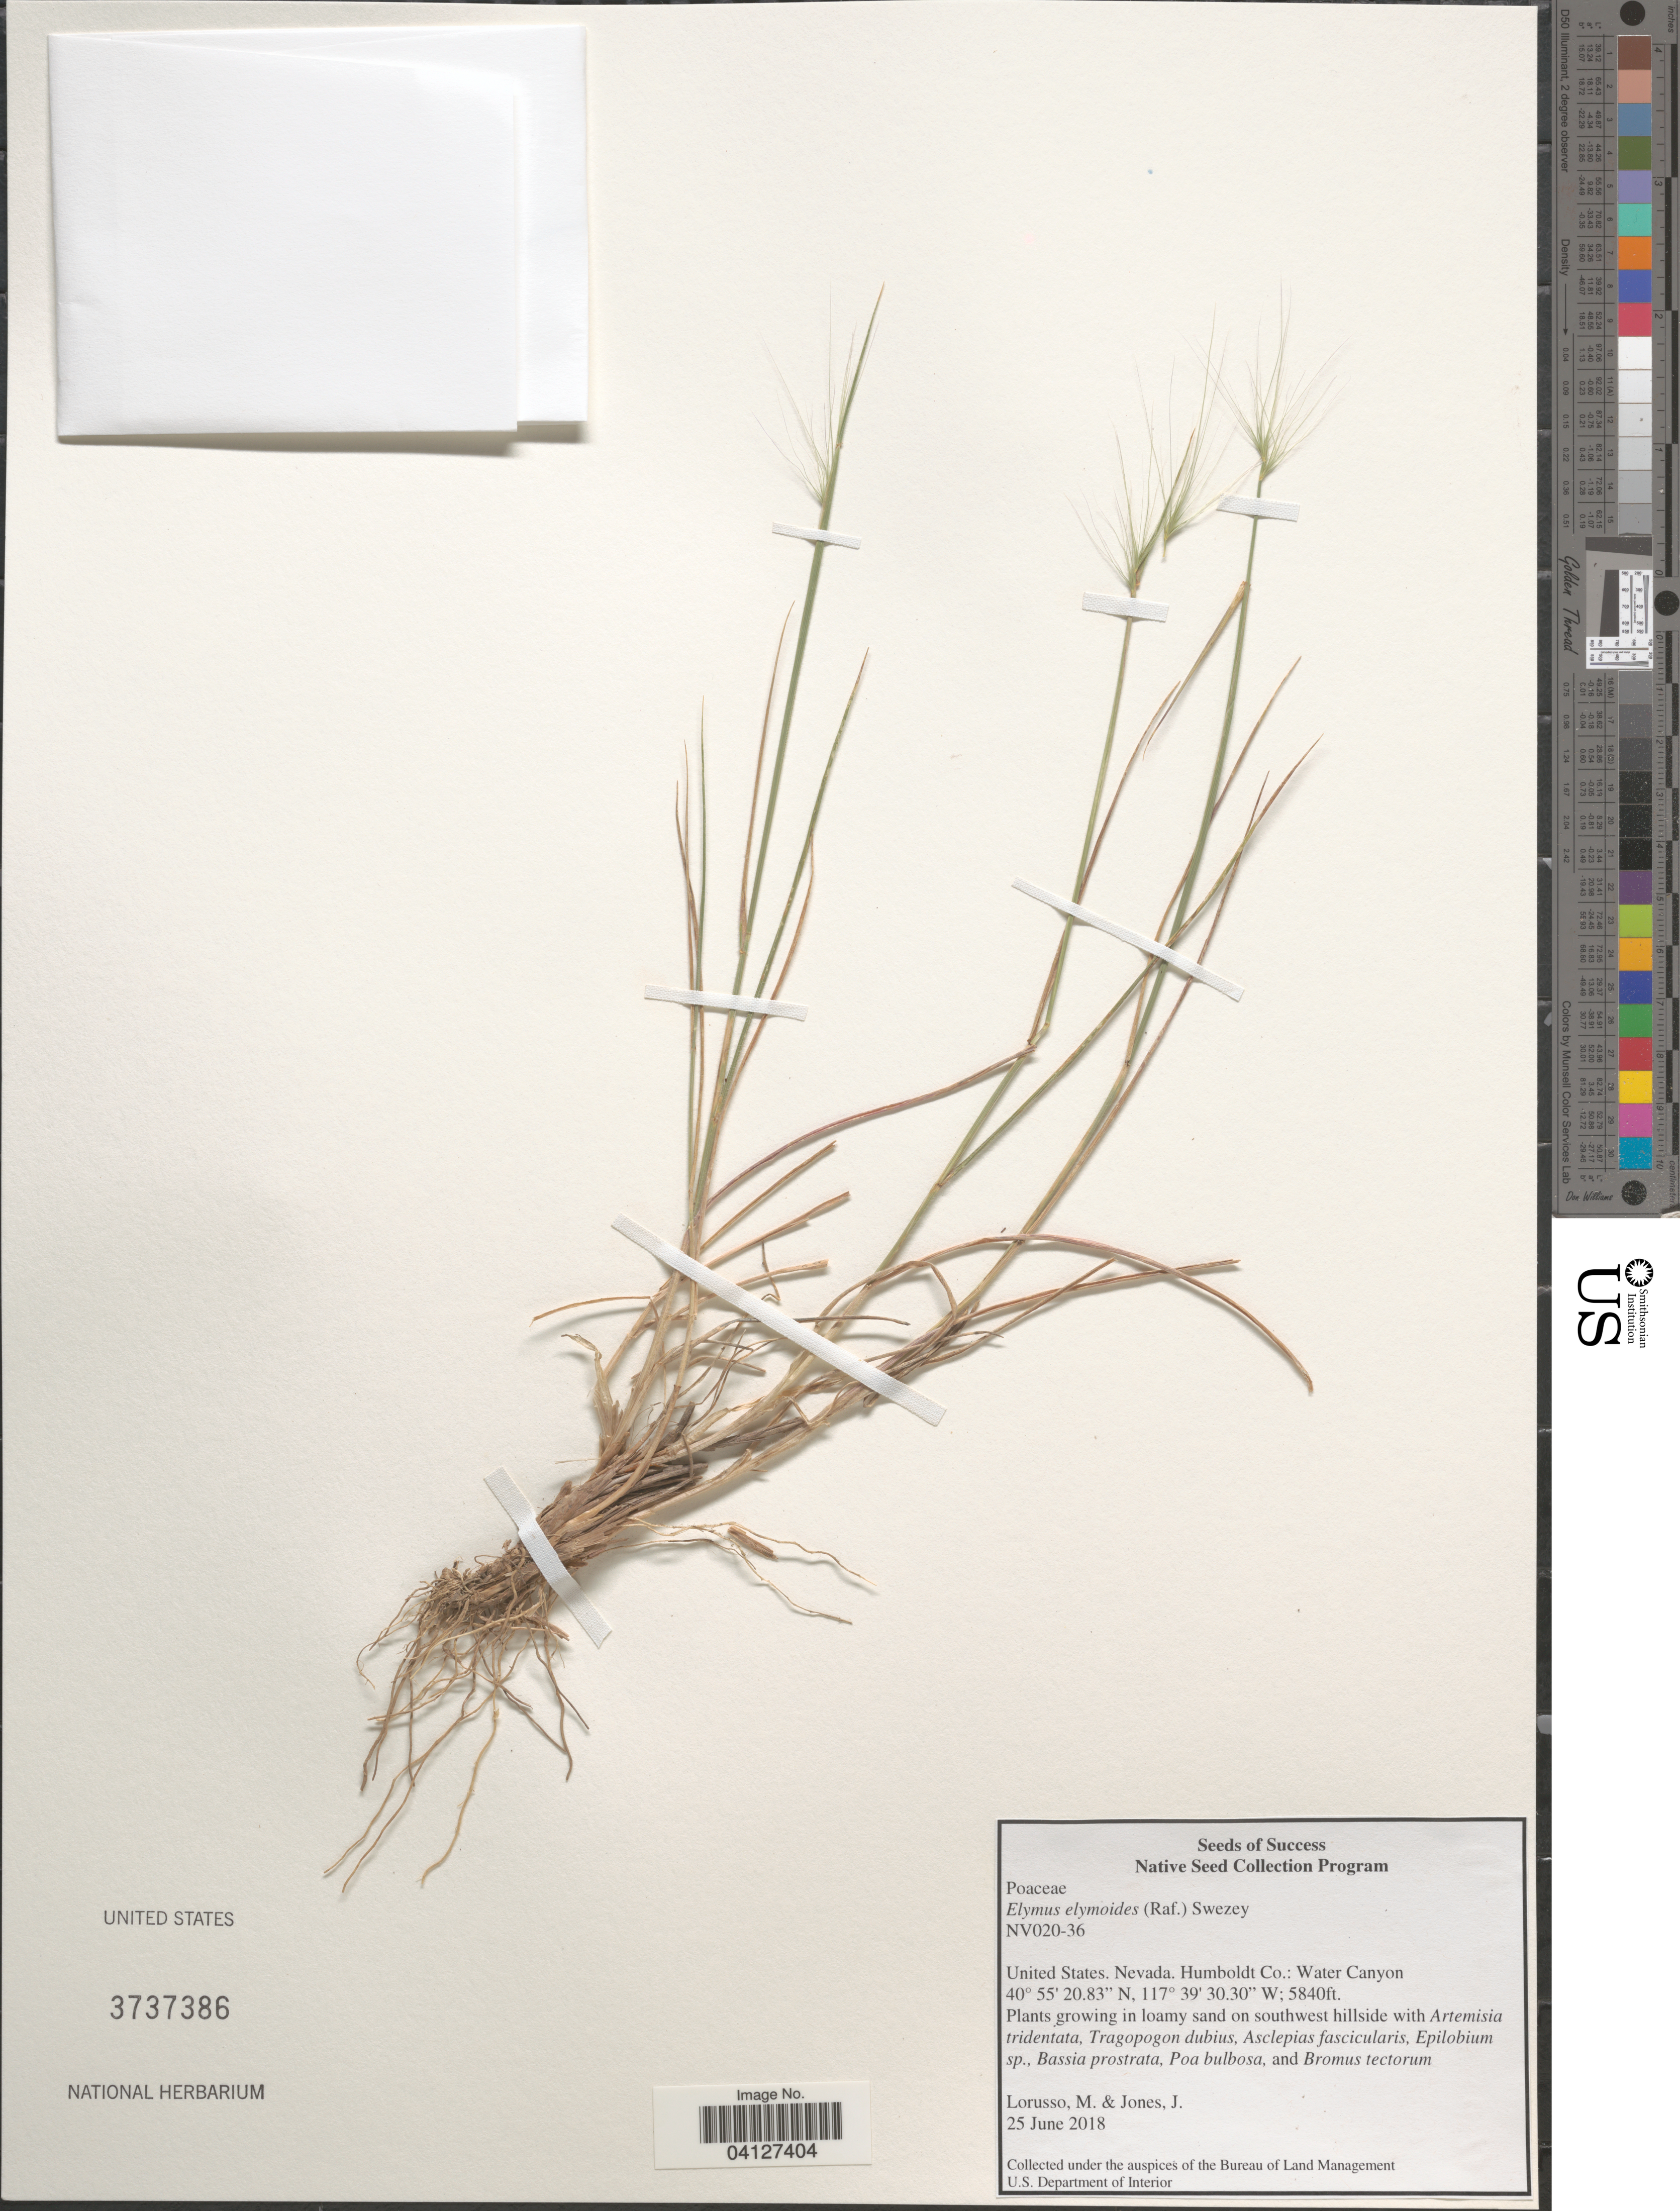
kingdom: Plantae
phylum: Tracheophyta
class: Liliopsida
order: Poales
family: Poaceae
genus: Elymus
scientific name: Elymus elymoides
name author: (Raf.) Swezey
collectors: M. Lorusso & J. Jones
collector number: NV020-36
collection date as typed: Transcribed d/m/y: 25/6/2018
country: United States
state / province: Nevada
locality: Humboldt Co.: Water Canyon.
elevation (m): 1780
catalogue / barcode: US 3737386